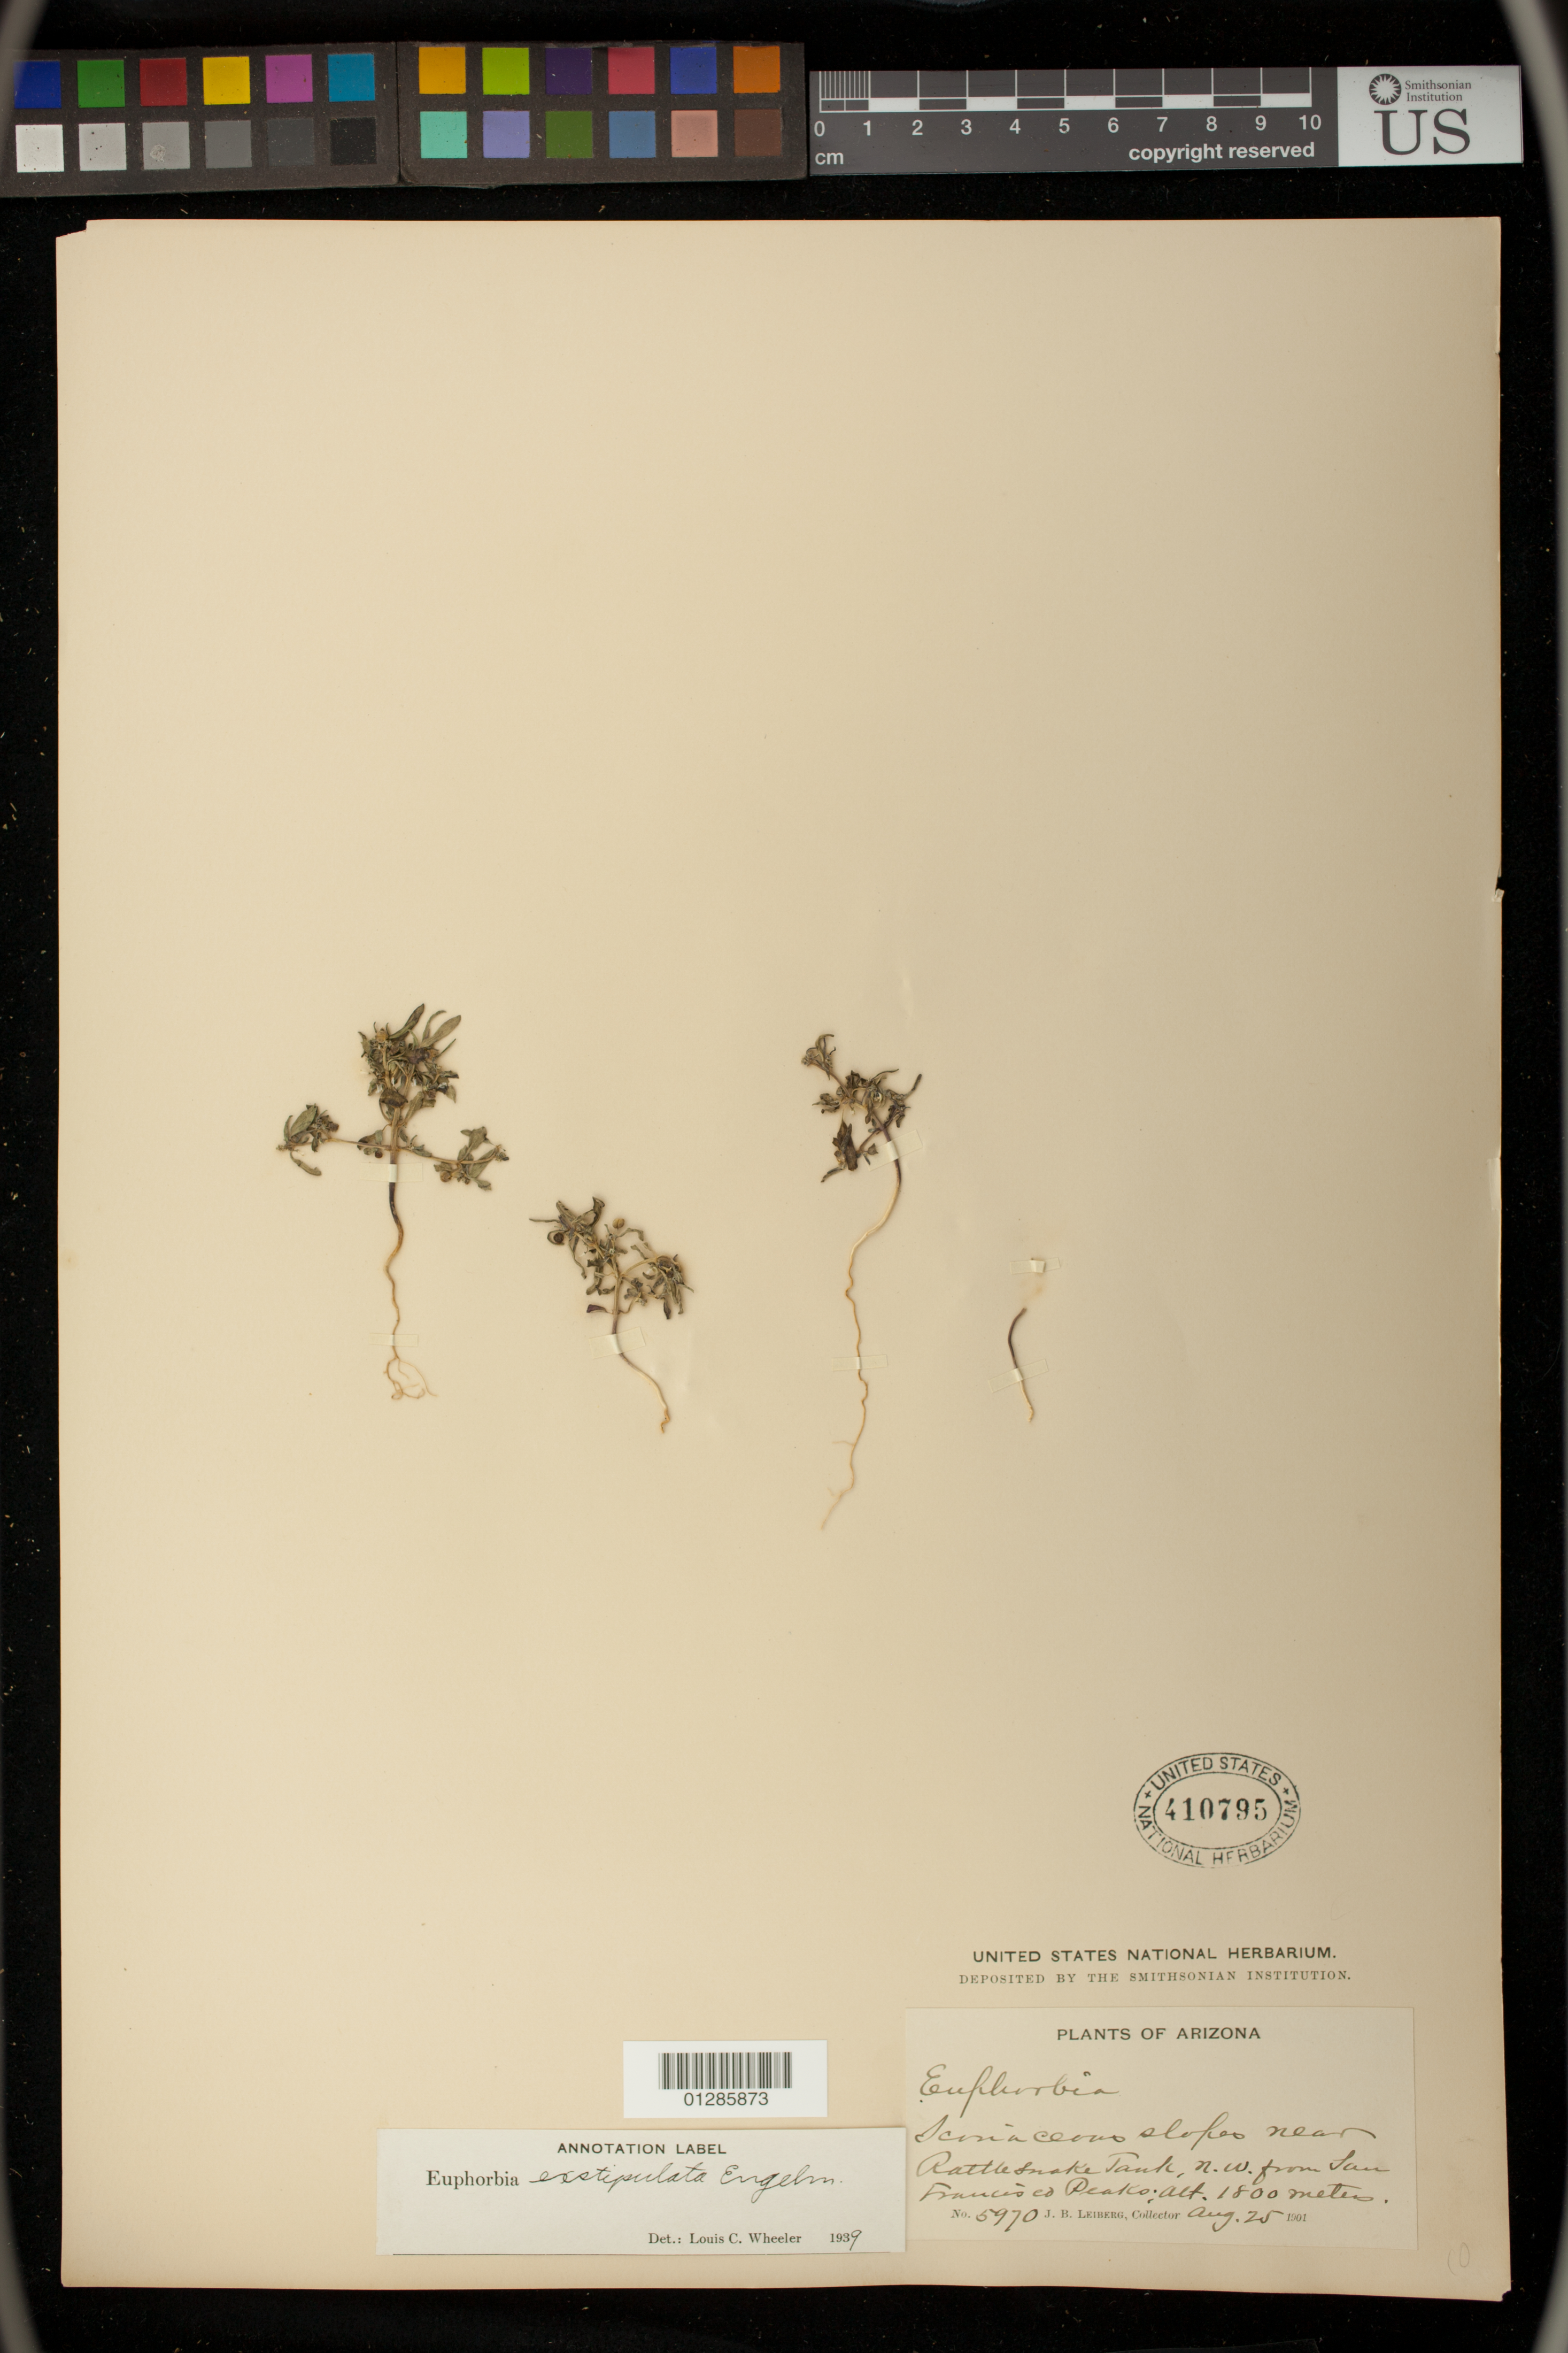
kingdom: Plantae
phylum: Tracheophyta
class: Magnoliopsida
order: Malpighiales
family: Euphorbiaceae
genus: Euphorbia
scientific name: Euphorbia exstipulata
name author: Engelm. in Emory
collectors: J. B. Leiberg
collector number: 5970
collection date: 1901-08-25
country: United States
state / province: Arizona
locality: Slopes near Rattlesnake Tank, n.w. from San Francisco Peaks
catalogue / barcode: US 410795